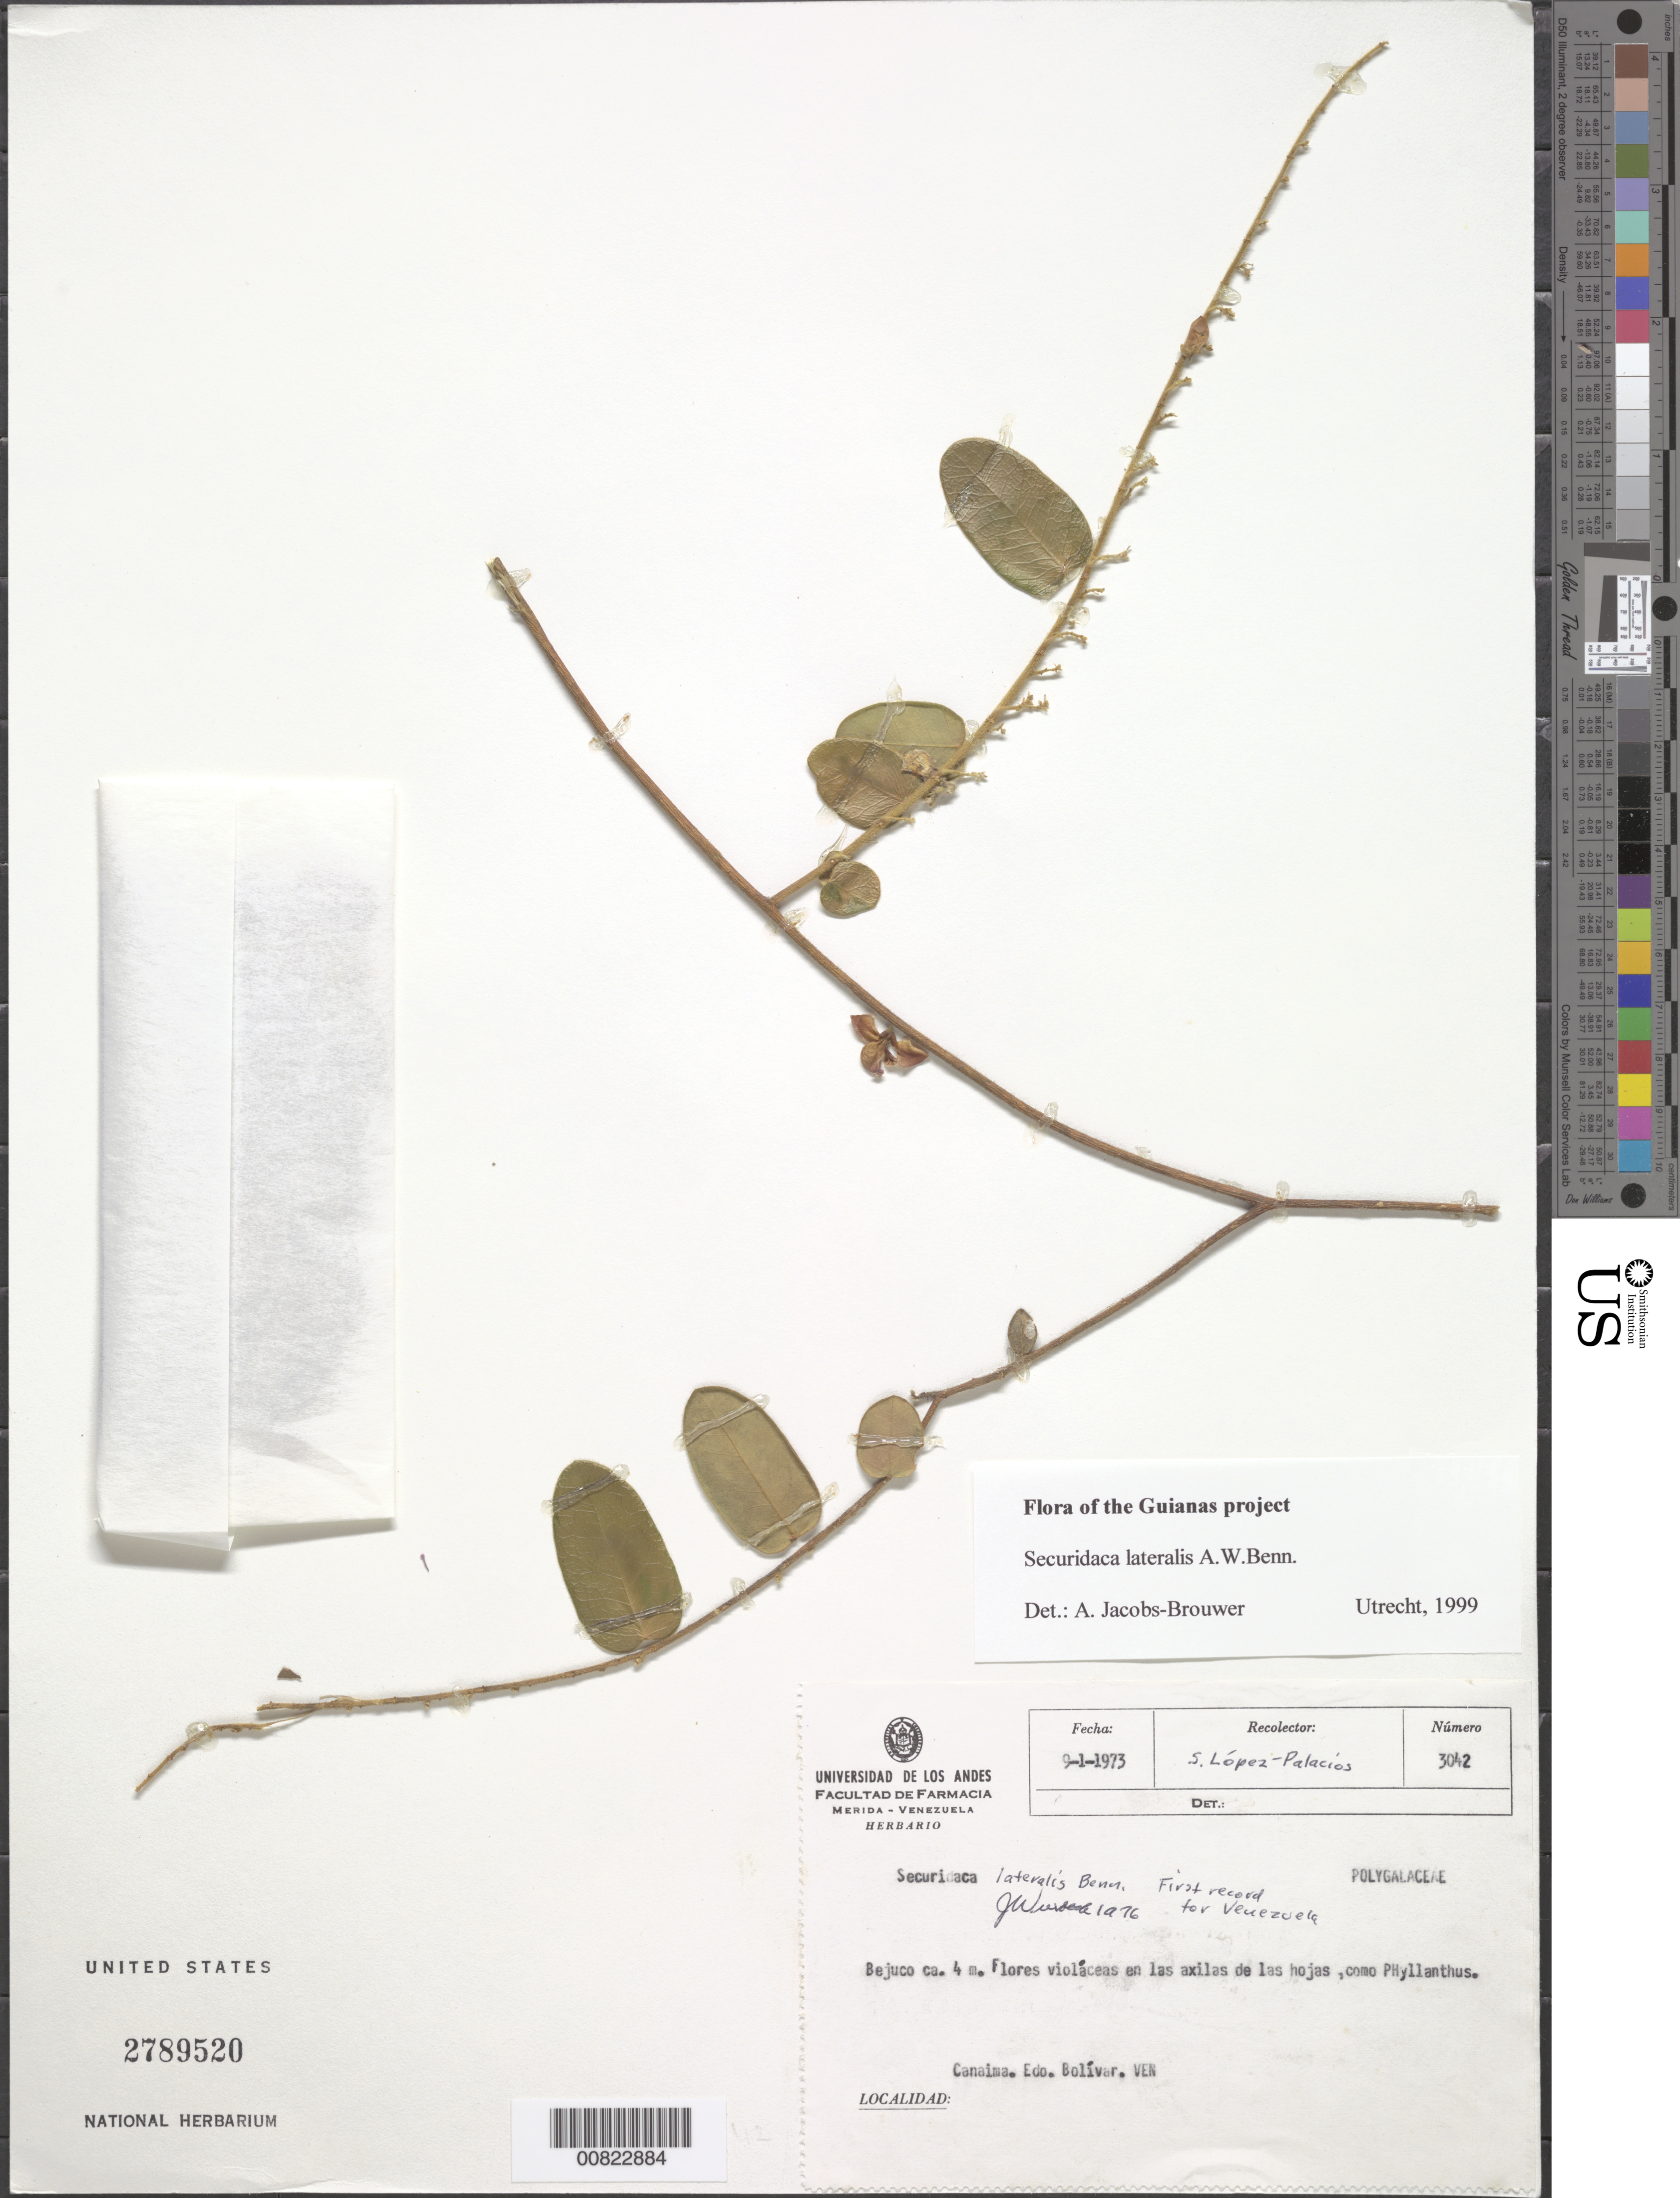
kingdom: Plantae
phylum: Tracheophyta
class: Magnoliopsida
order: Fabales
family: Polygalaceae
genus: Securidaca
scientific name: Securidaca lateralis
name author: A.W. Benn. in Mart.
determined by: Jacobs-Brouwer, A.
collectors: S. López-Palacios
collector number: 3042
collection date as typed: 9-Jan-73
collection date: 1973-01-09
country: Venezuela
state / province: Bolívar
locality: Canaima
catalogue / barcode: US 2789520